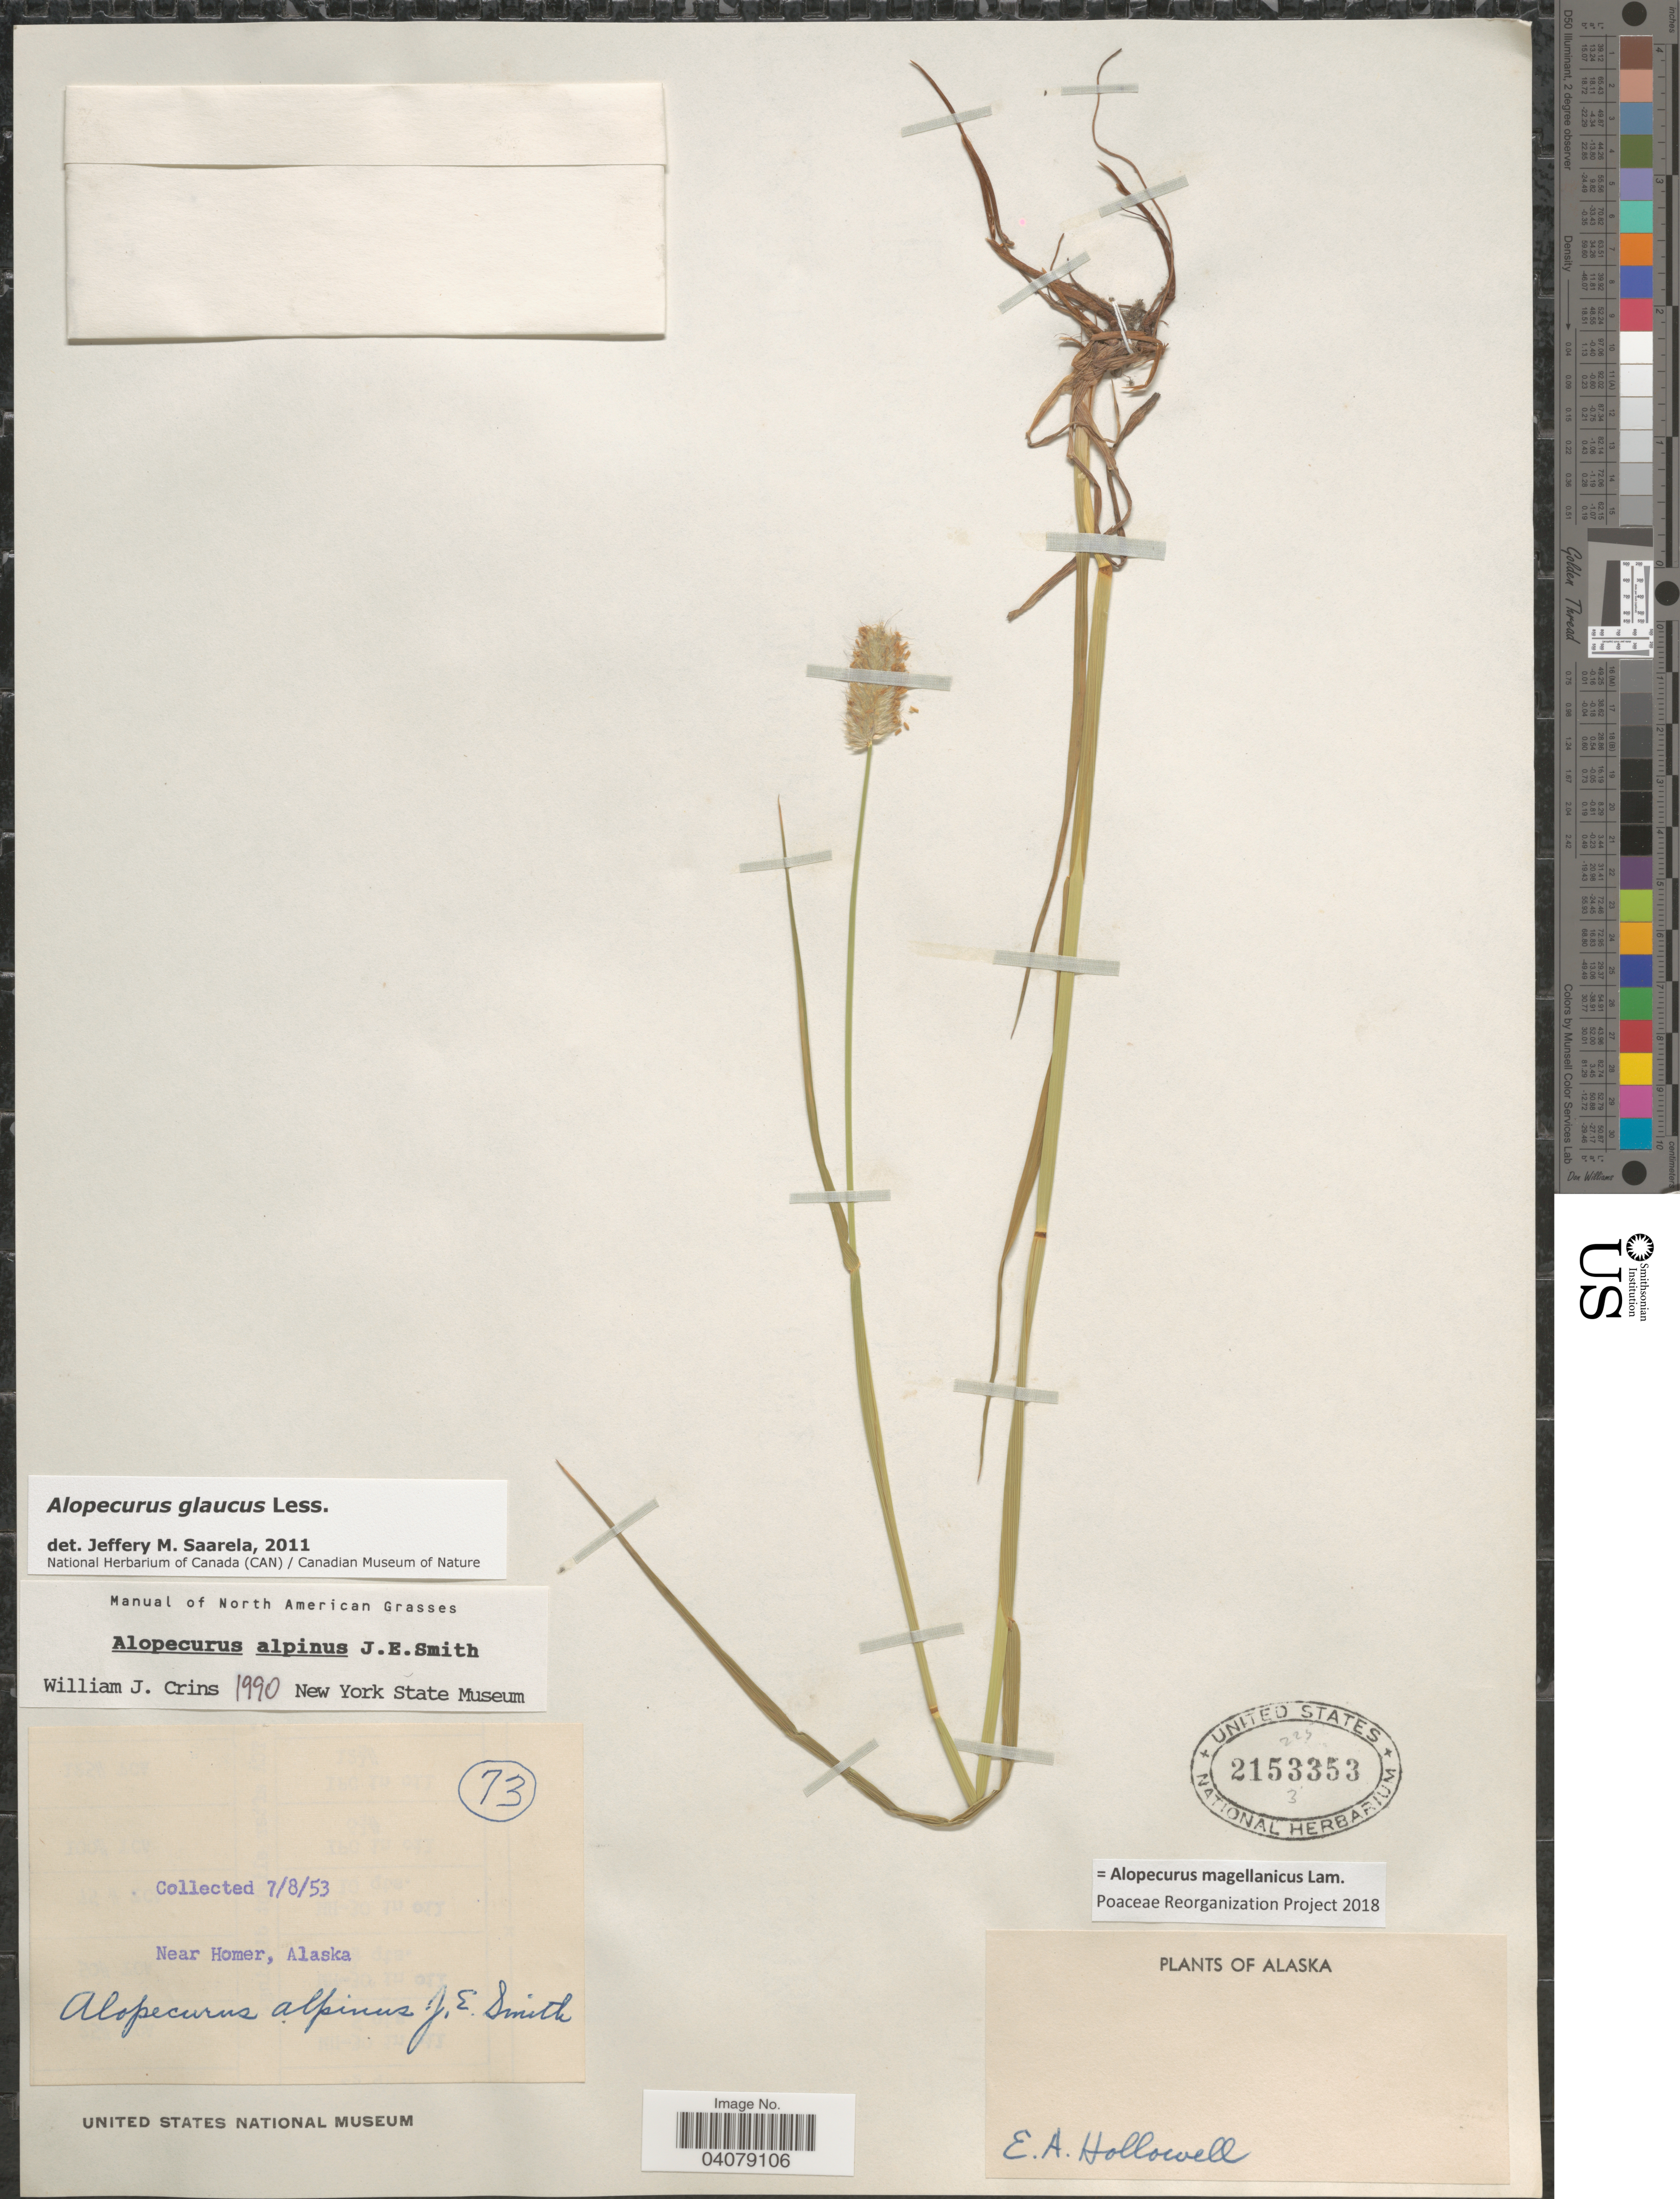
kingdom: Plantae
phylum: Tracheophyta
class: Liliopsida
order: Poales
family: Poaceae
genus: Alopecurus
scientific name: Alopecurus magellanicus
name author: Lam.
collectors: E. Hollowell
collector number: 73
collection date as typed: Transcribed d/m/y: 8/7/53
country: United States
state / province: Alaska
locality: Near Homer.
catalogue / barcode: US 2153353